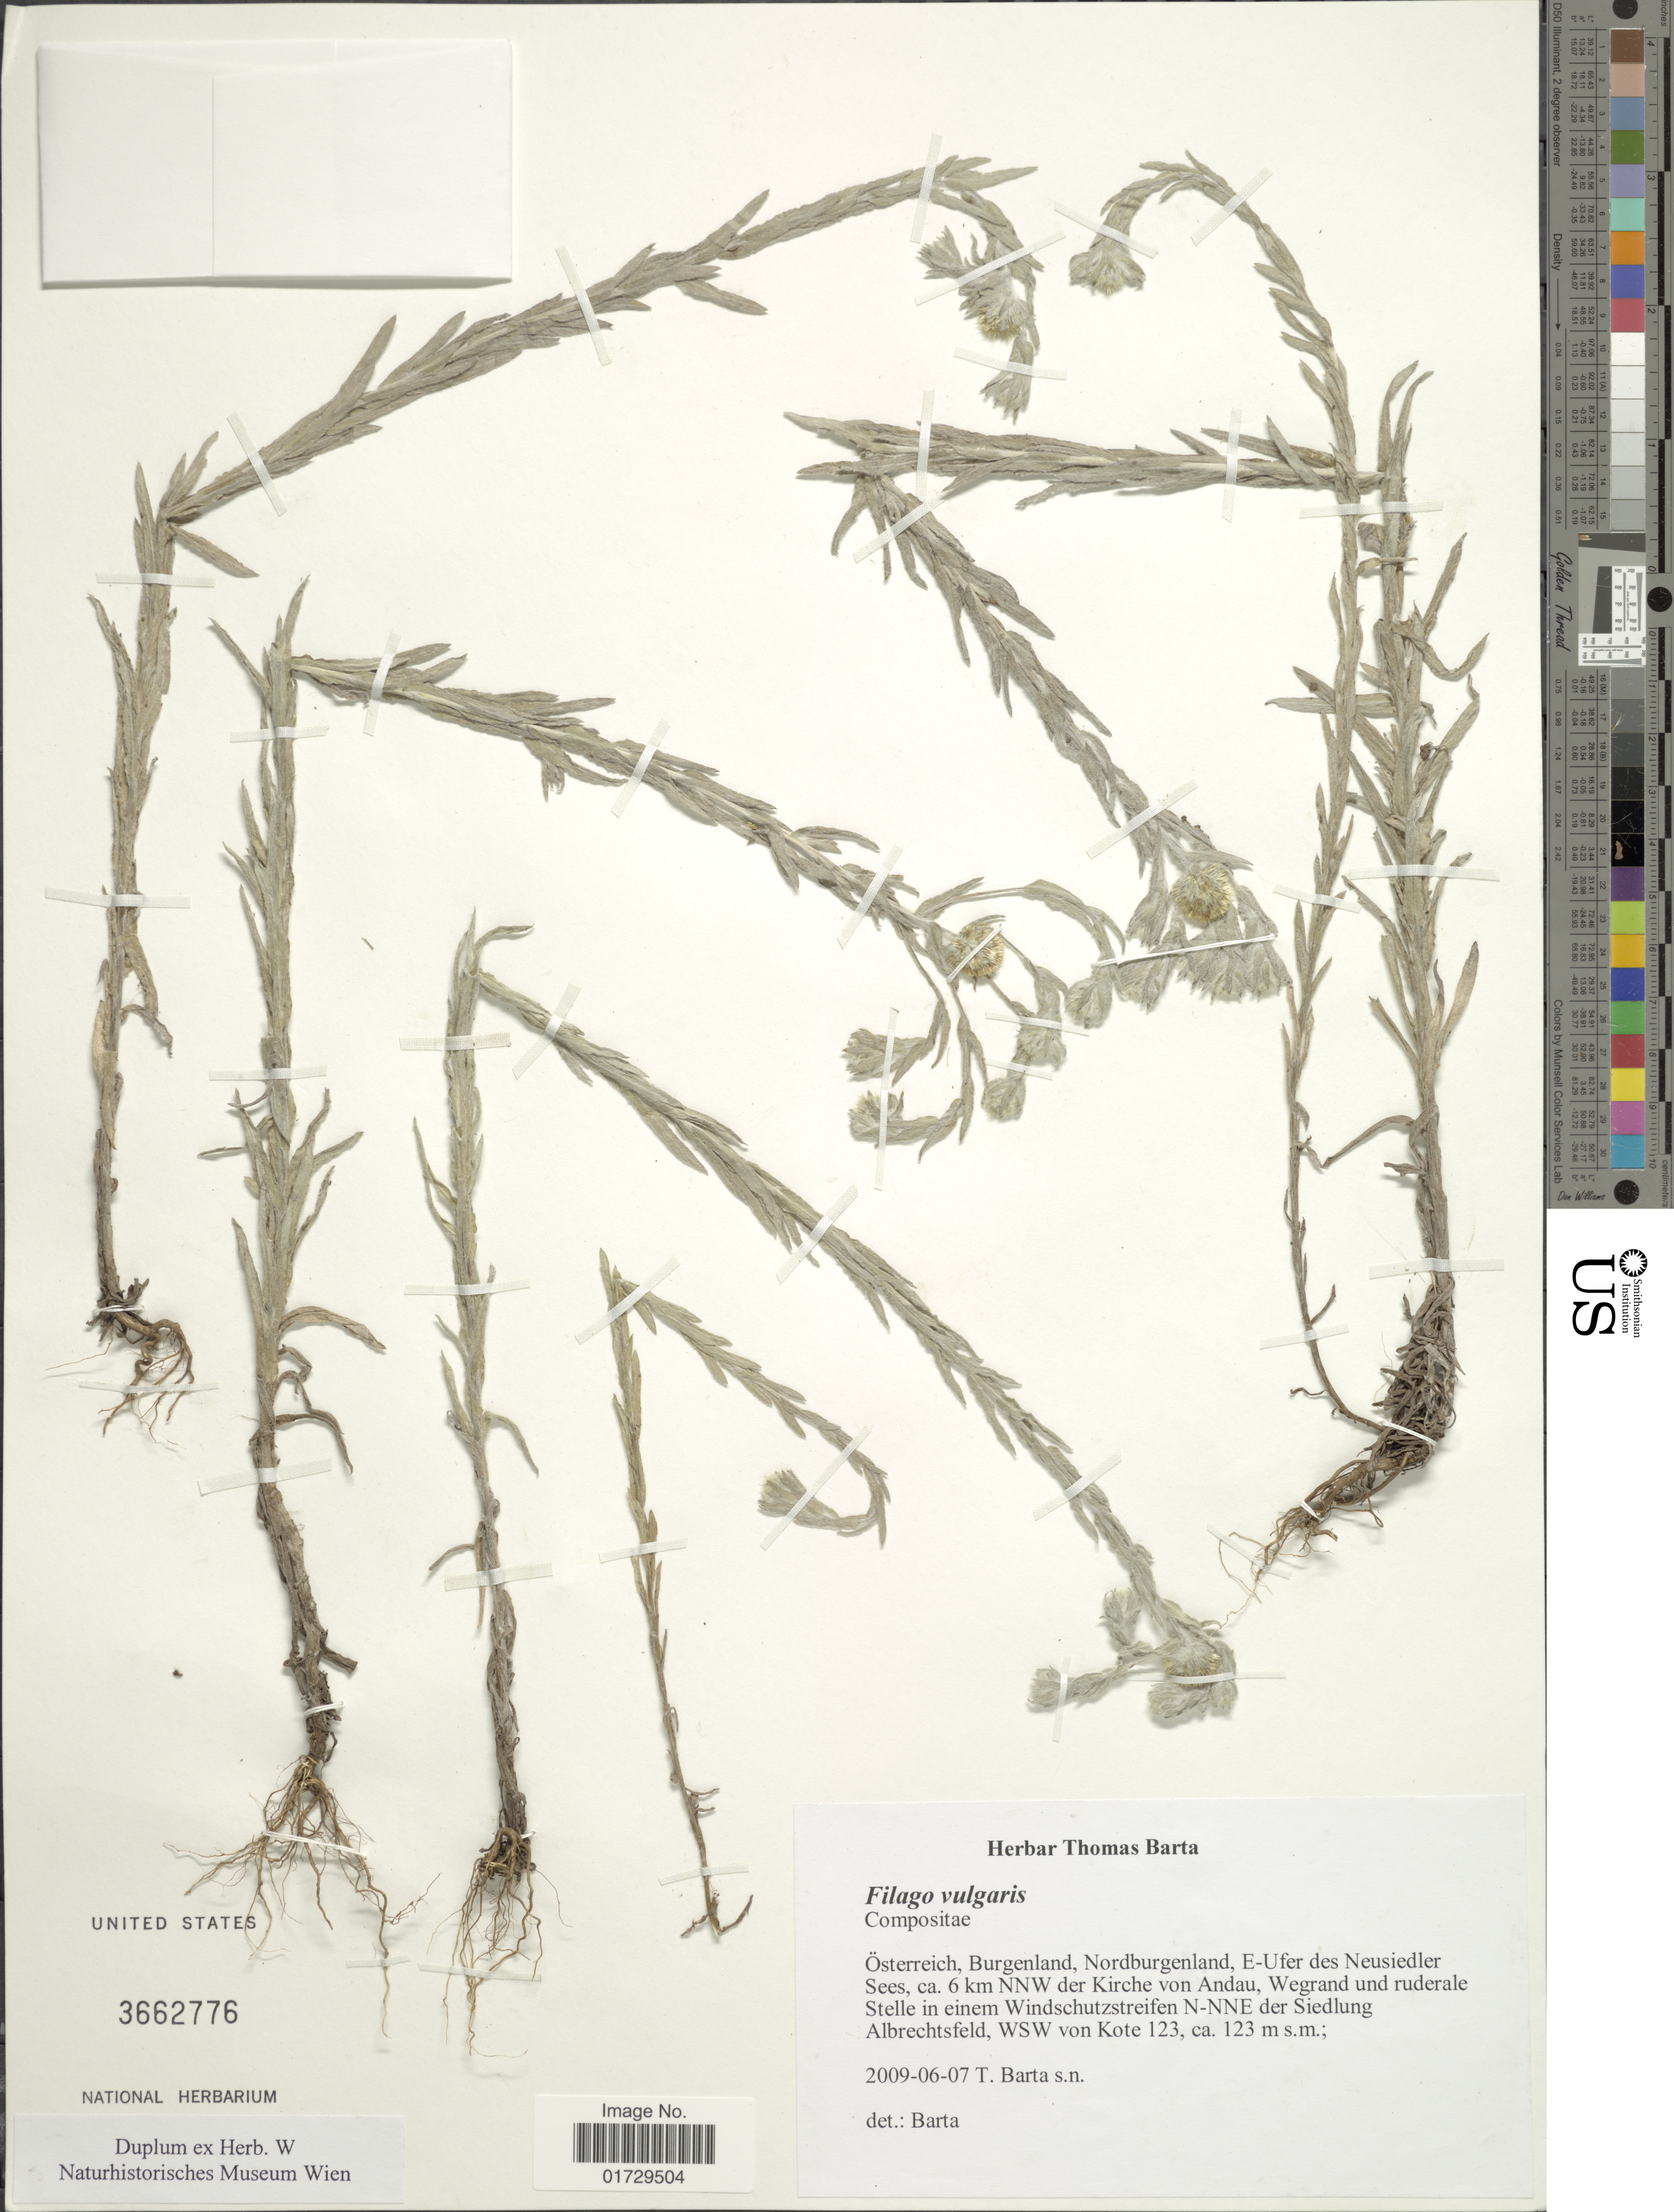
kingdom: Plantae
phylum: Tracheophyta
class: Magnoliopsida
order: Asterales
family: Asteraceae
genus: Filago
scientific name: Filago vulgaris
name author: Lam.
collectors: T. Barta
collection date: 2009-06-07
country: Austria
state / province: Burgenland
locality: Osterreich, Nordburgenland, E-Ufer des Beusiedler Sees, ca. 6 km NNW der Kirche von Andau, Wegrand und ruderale Stelle in einem Windschutzreifen N-NNE der Siedlung Albrechtsfeld, WSW von Kote 123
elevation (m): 123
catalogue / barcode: US 3662776